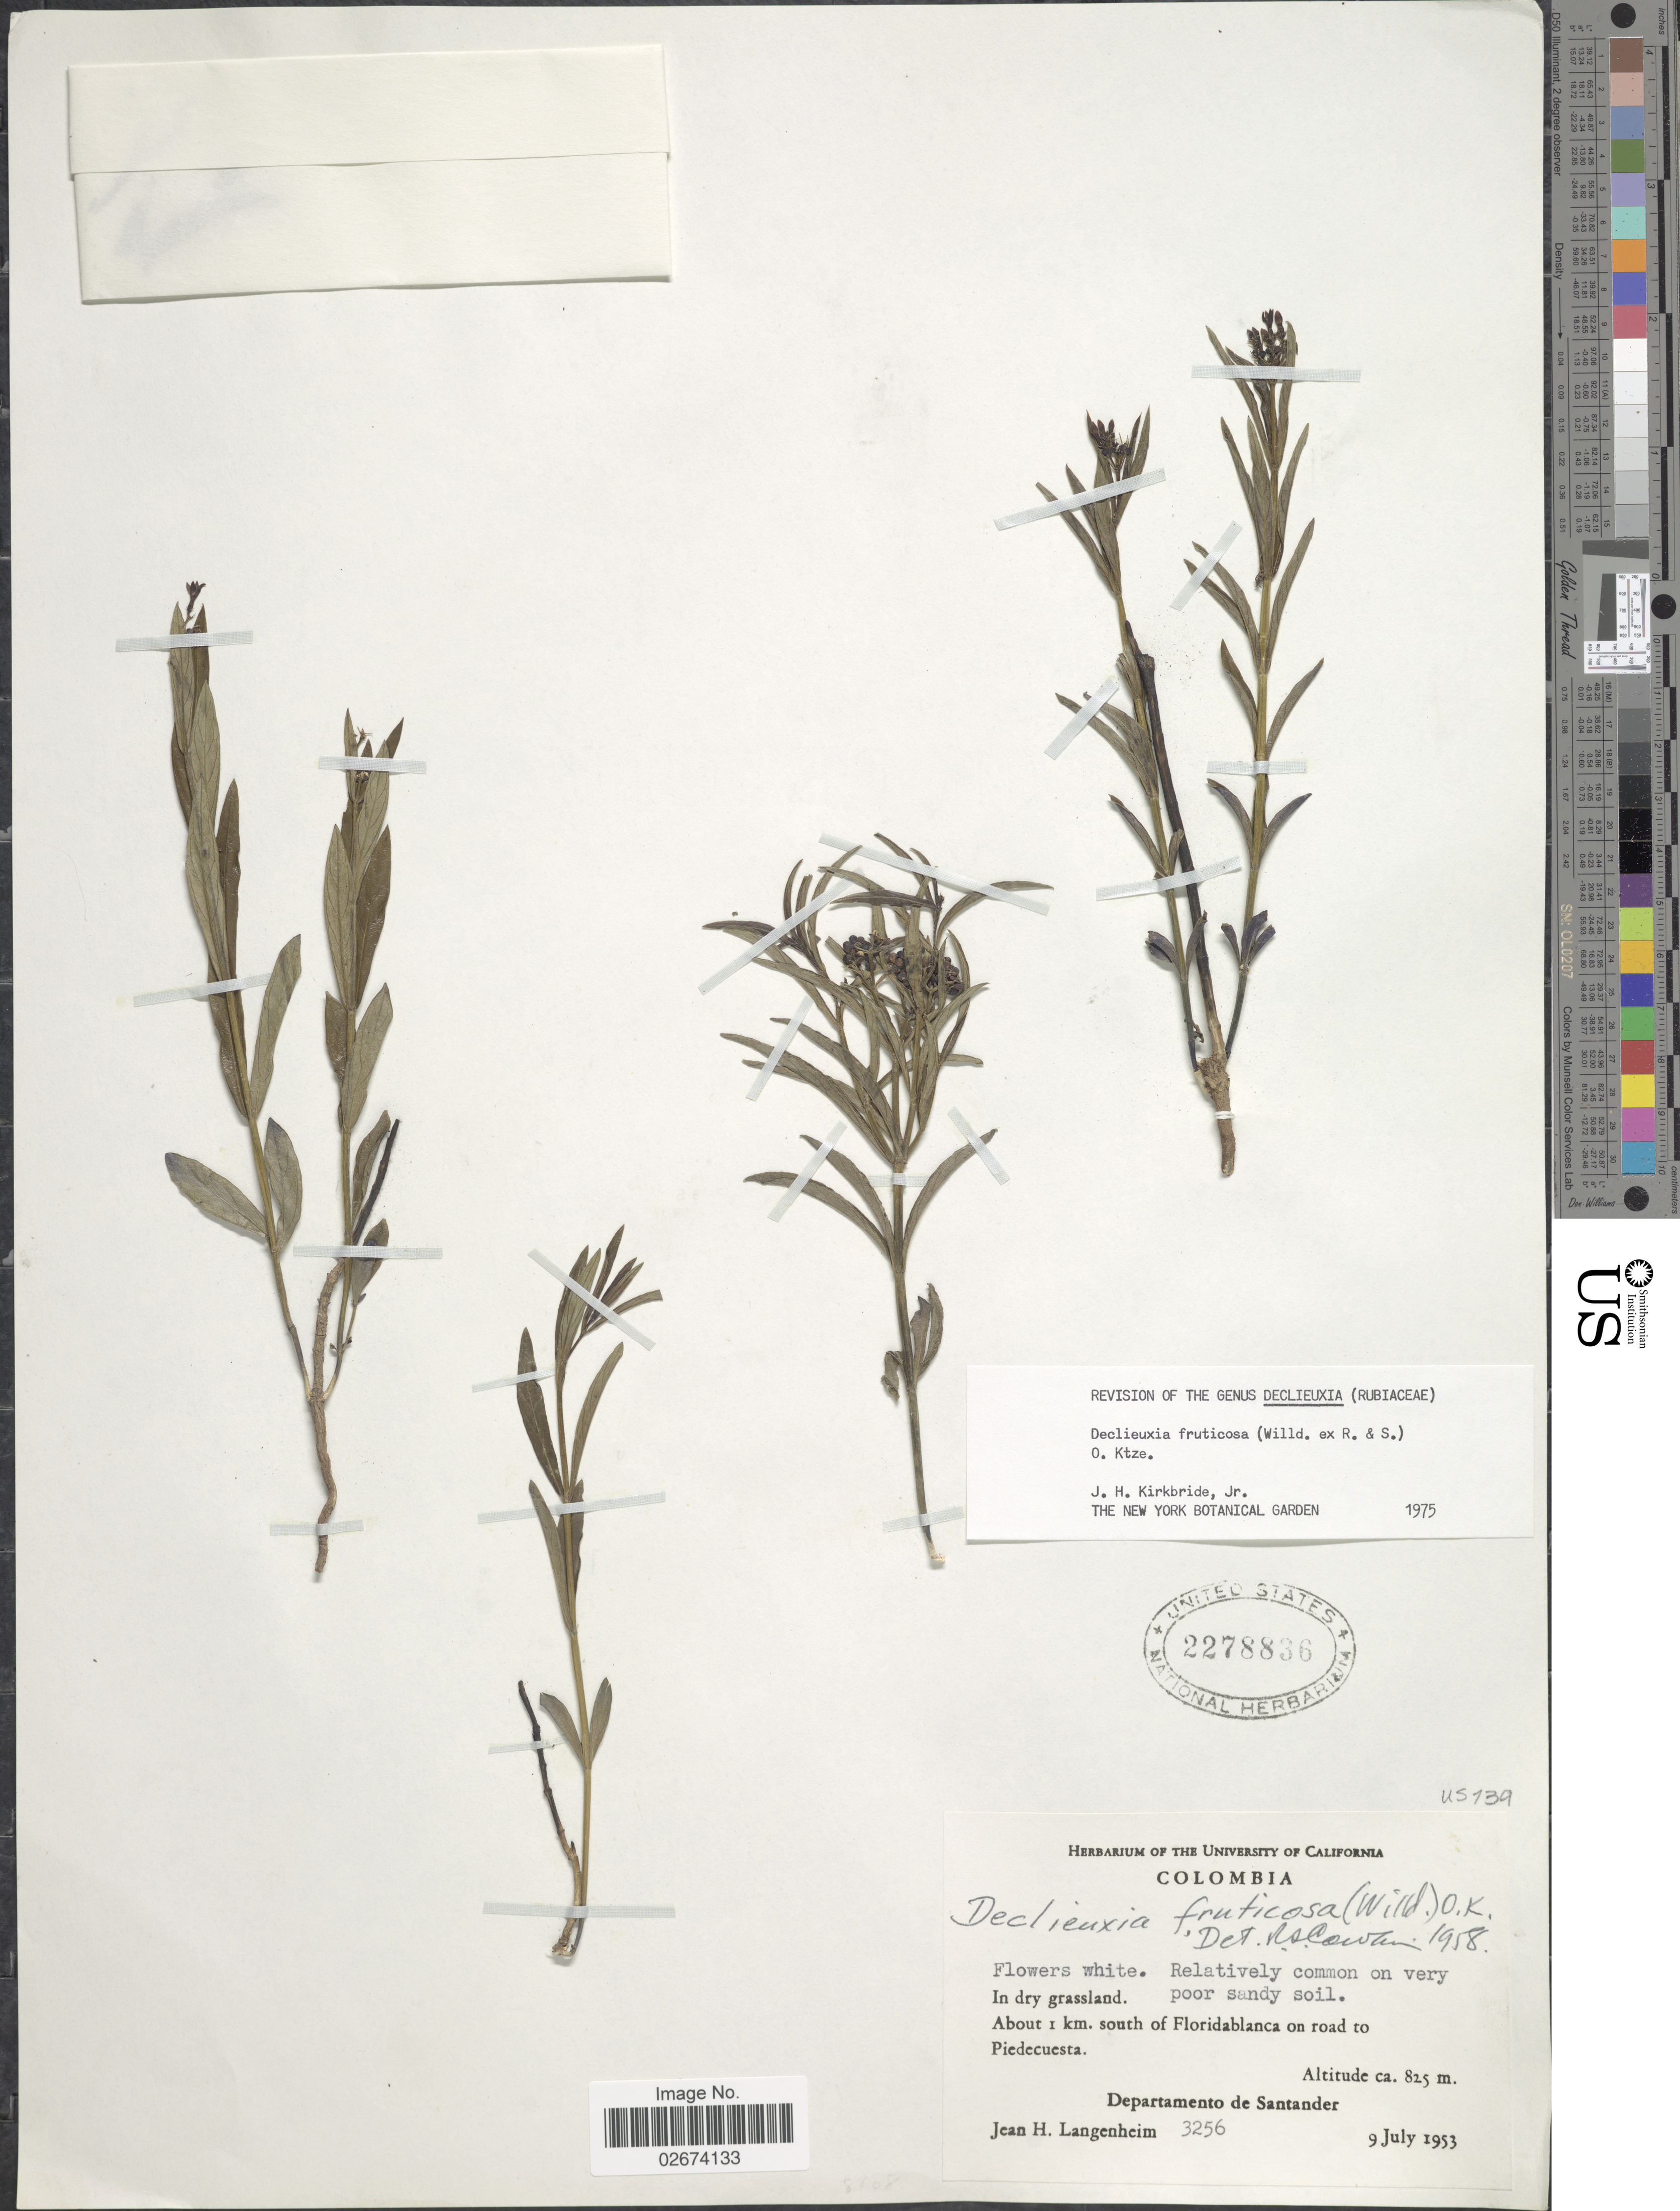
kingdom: Plantae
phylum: Tracheophyta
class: Magnoliopsida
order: Gentianales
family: Rubiaceae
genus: Declieuxia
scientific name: Declieuxia fruticosa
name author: (Willd. ex Roem. & Schult.) Kuntze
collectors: J. H. Langenheim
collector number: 3256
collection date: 1953-07-09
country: Colombia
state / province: Santander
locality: In dry grassland. About 1 km south of Floridablanca on road to Piedecuesta, Departamento de Santander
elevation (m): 825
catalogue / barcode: US 2278836